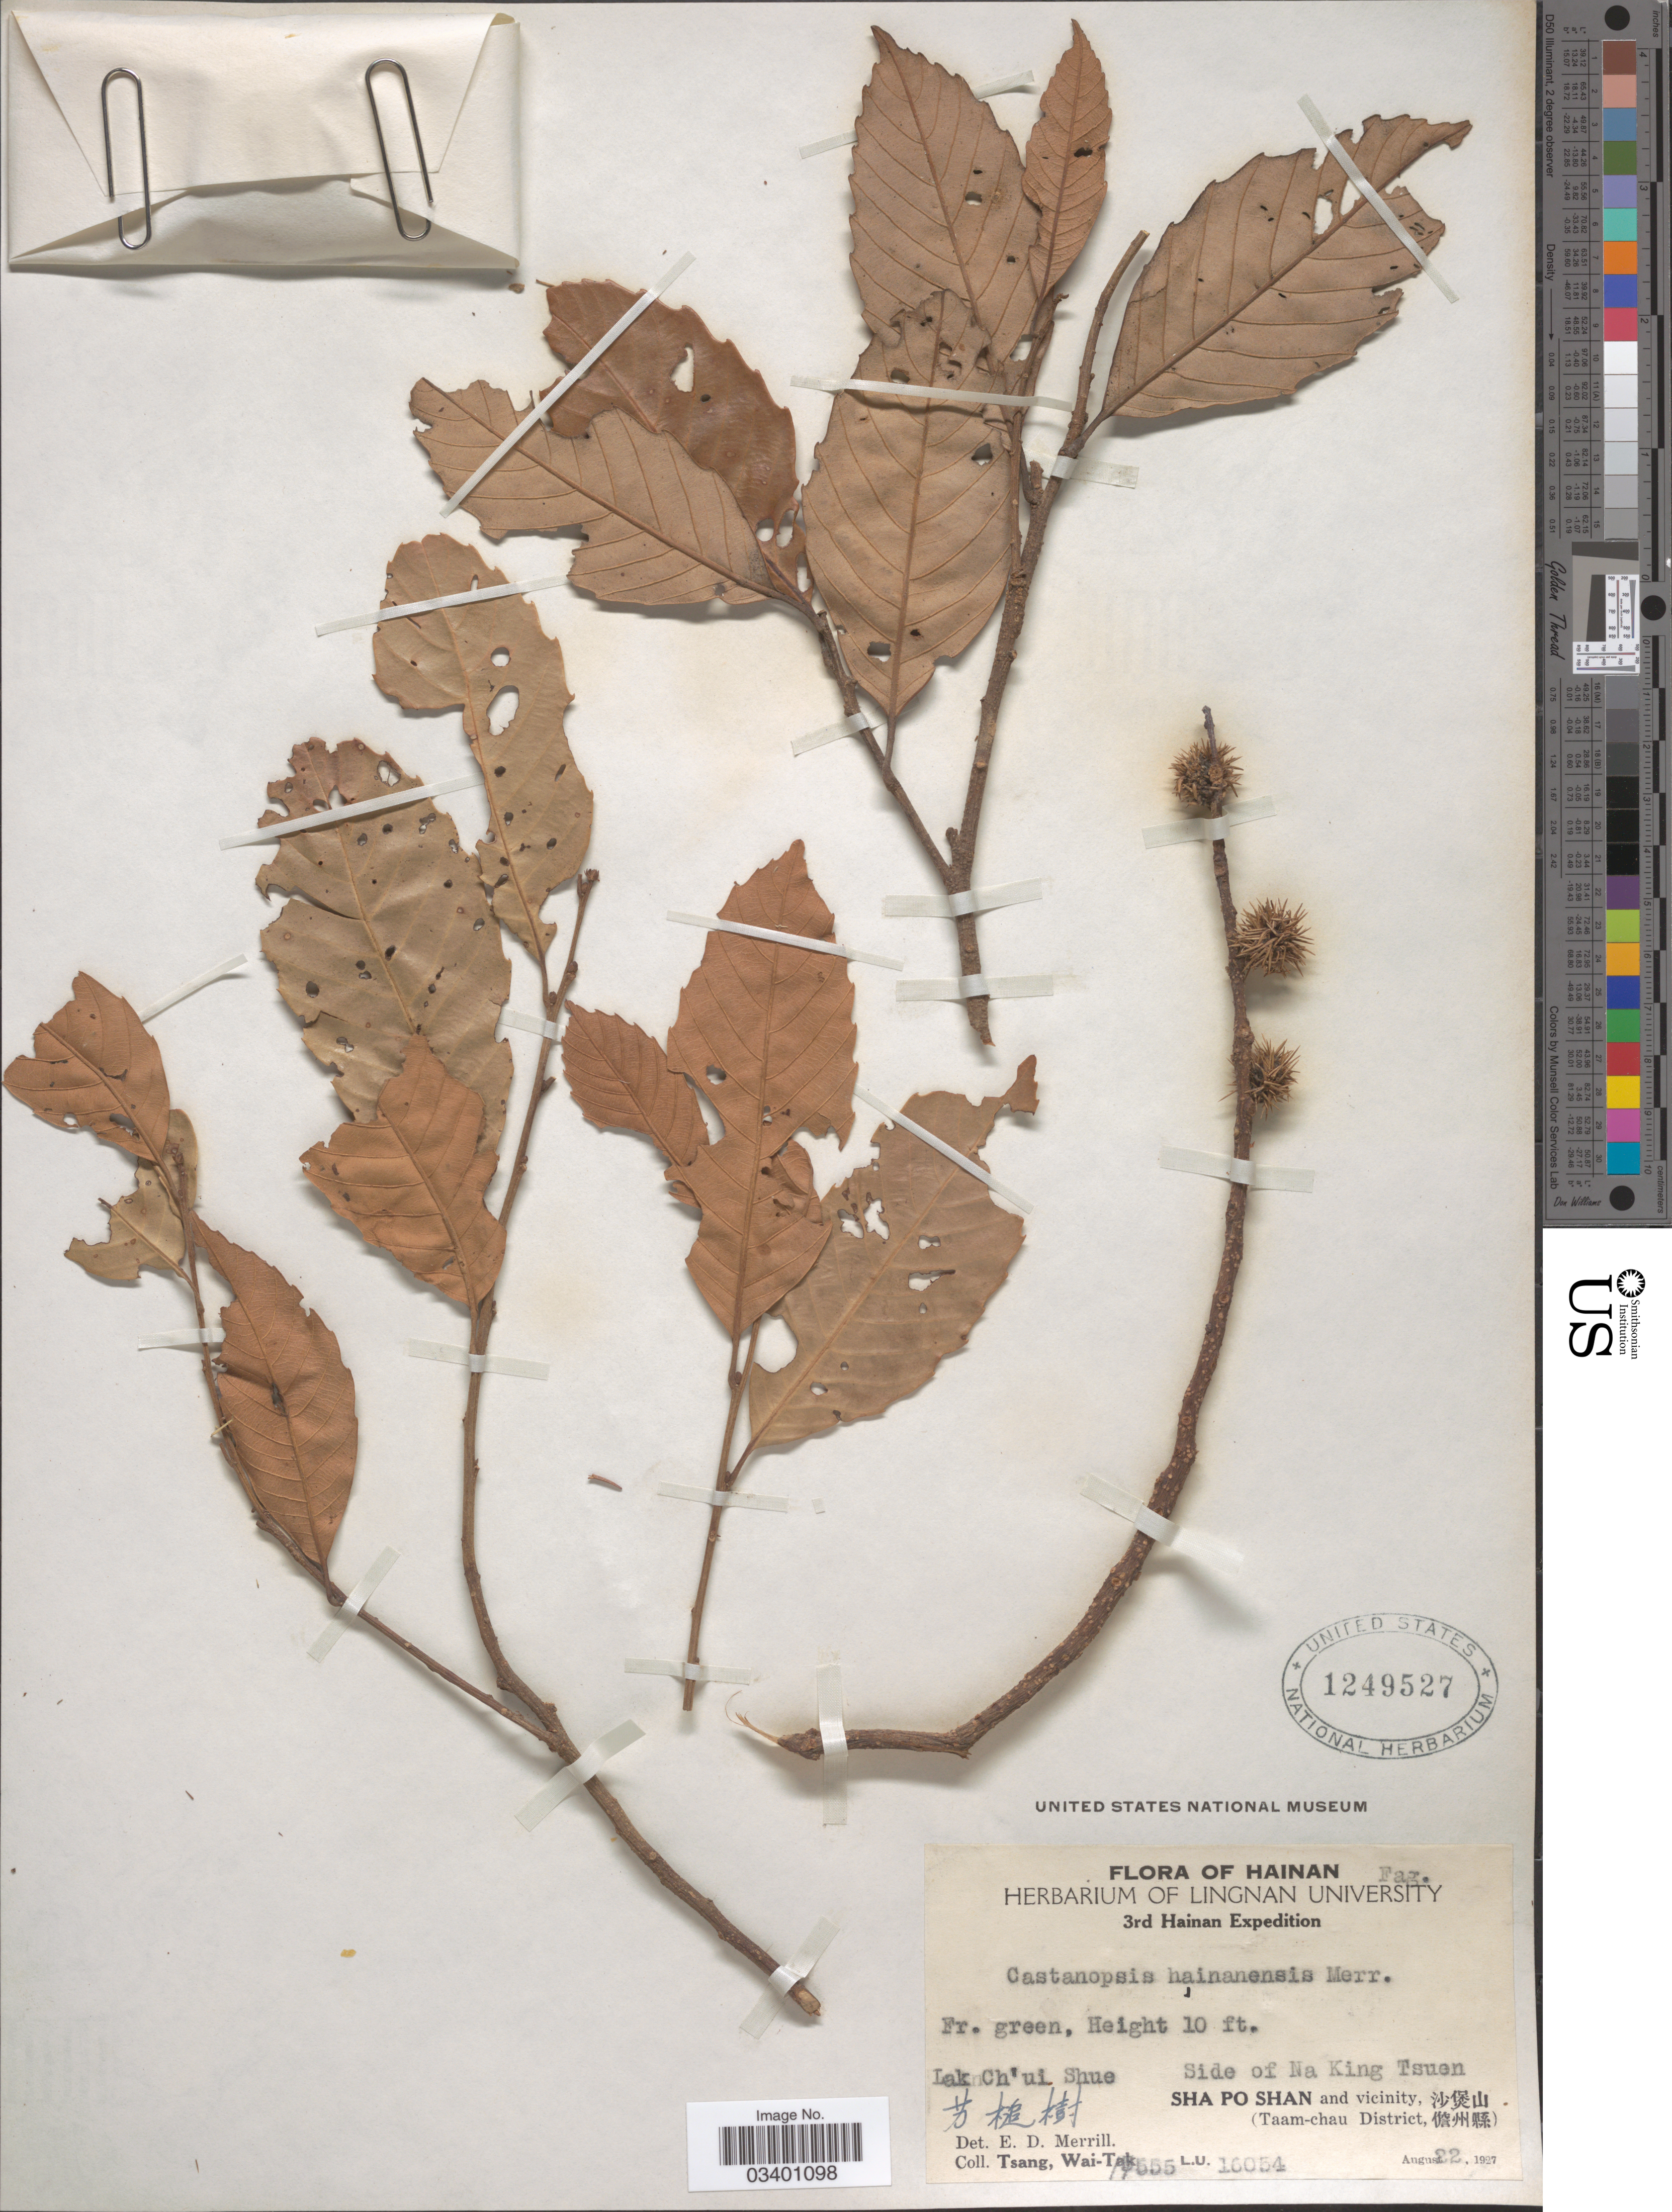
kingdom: Plantae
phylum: Tracheophyta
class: Magnoliopsida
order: Fagales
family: Fagaceae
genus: Castanopsis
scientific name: Castanopsis hainanensis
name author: Merr.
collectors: W. T. Tsang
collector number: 19555 L.U. 16054*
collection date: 1927-08-22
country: China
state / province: Hainan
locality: Lakh'uiShue. Side of Na King Tsuen. Sha Po Shan and vicinity, (Taam-chau District.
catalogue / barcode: US 1249527